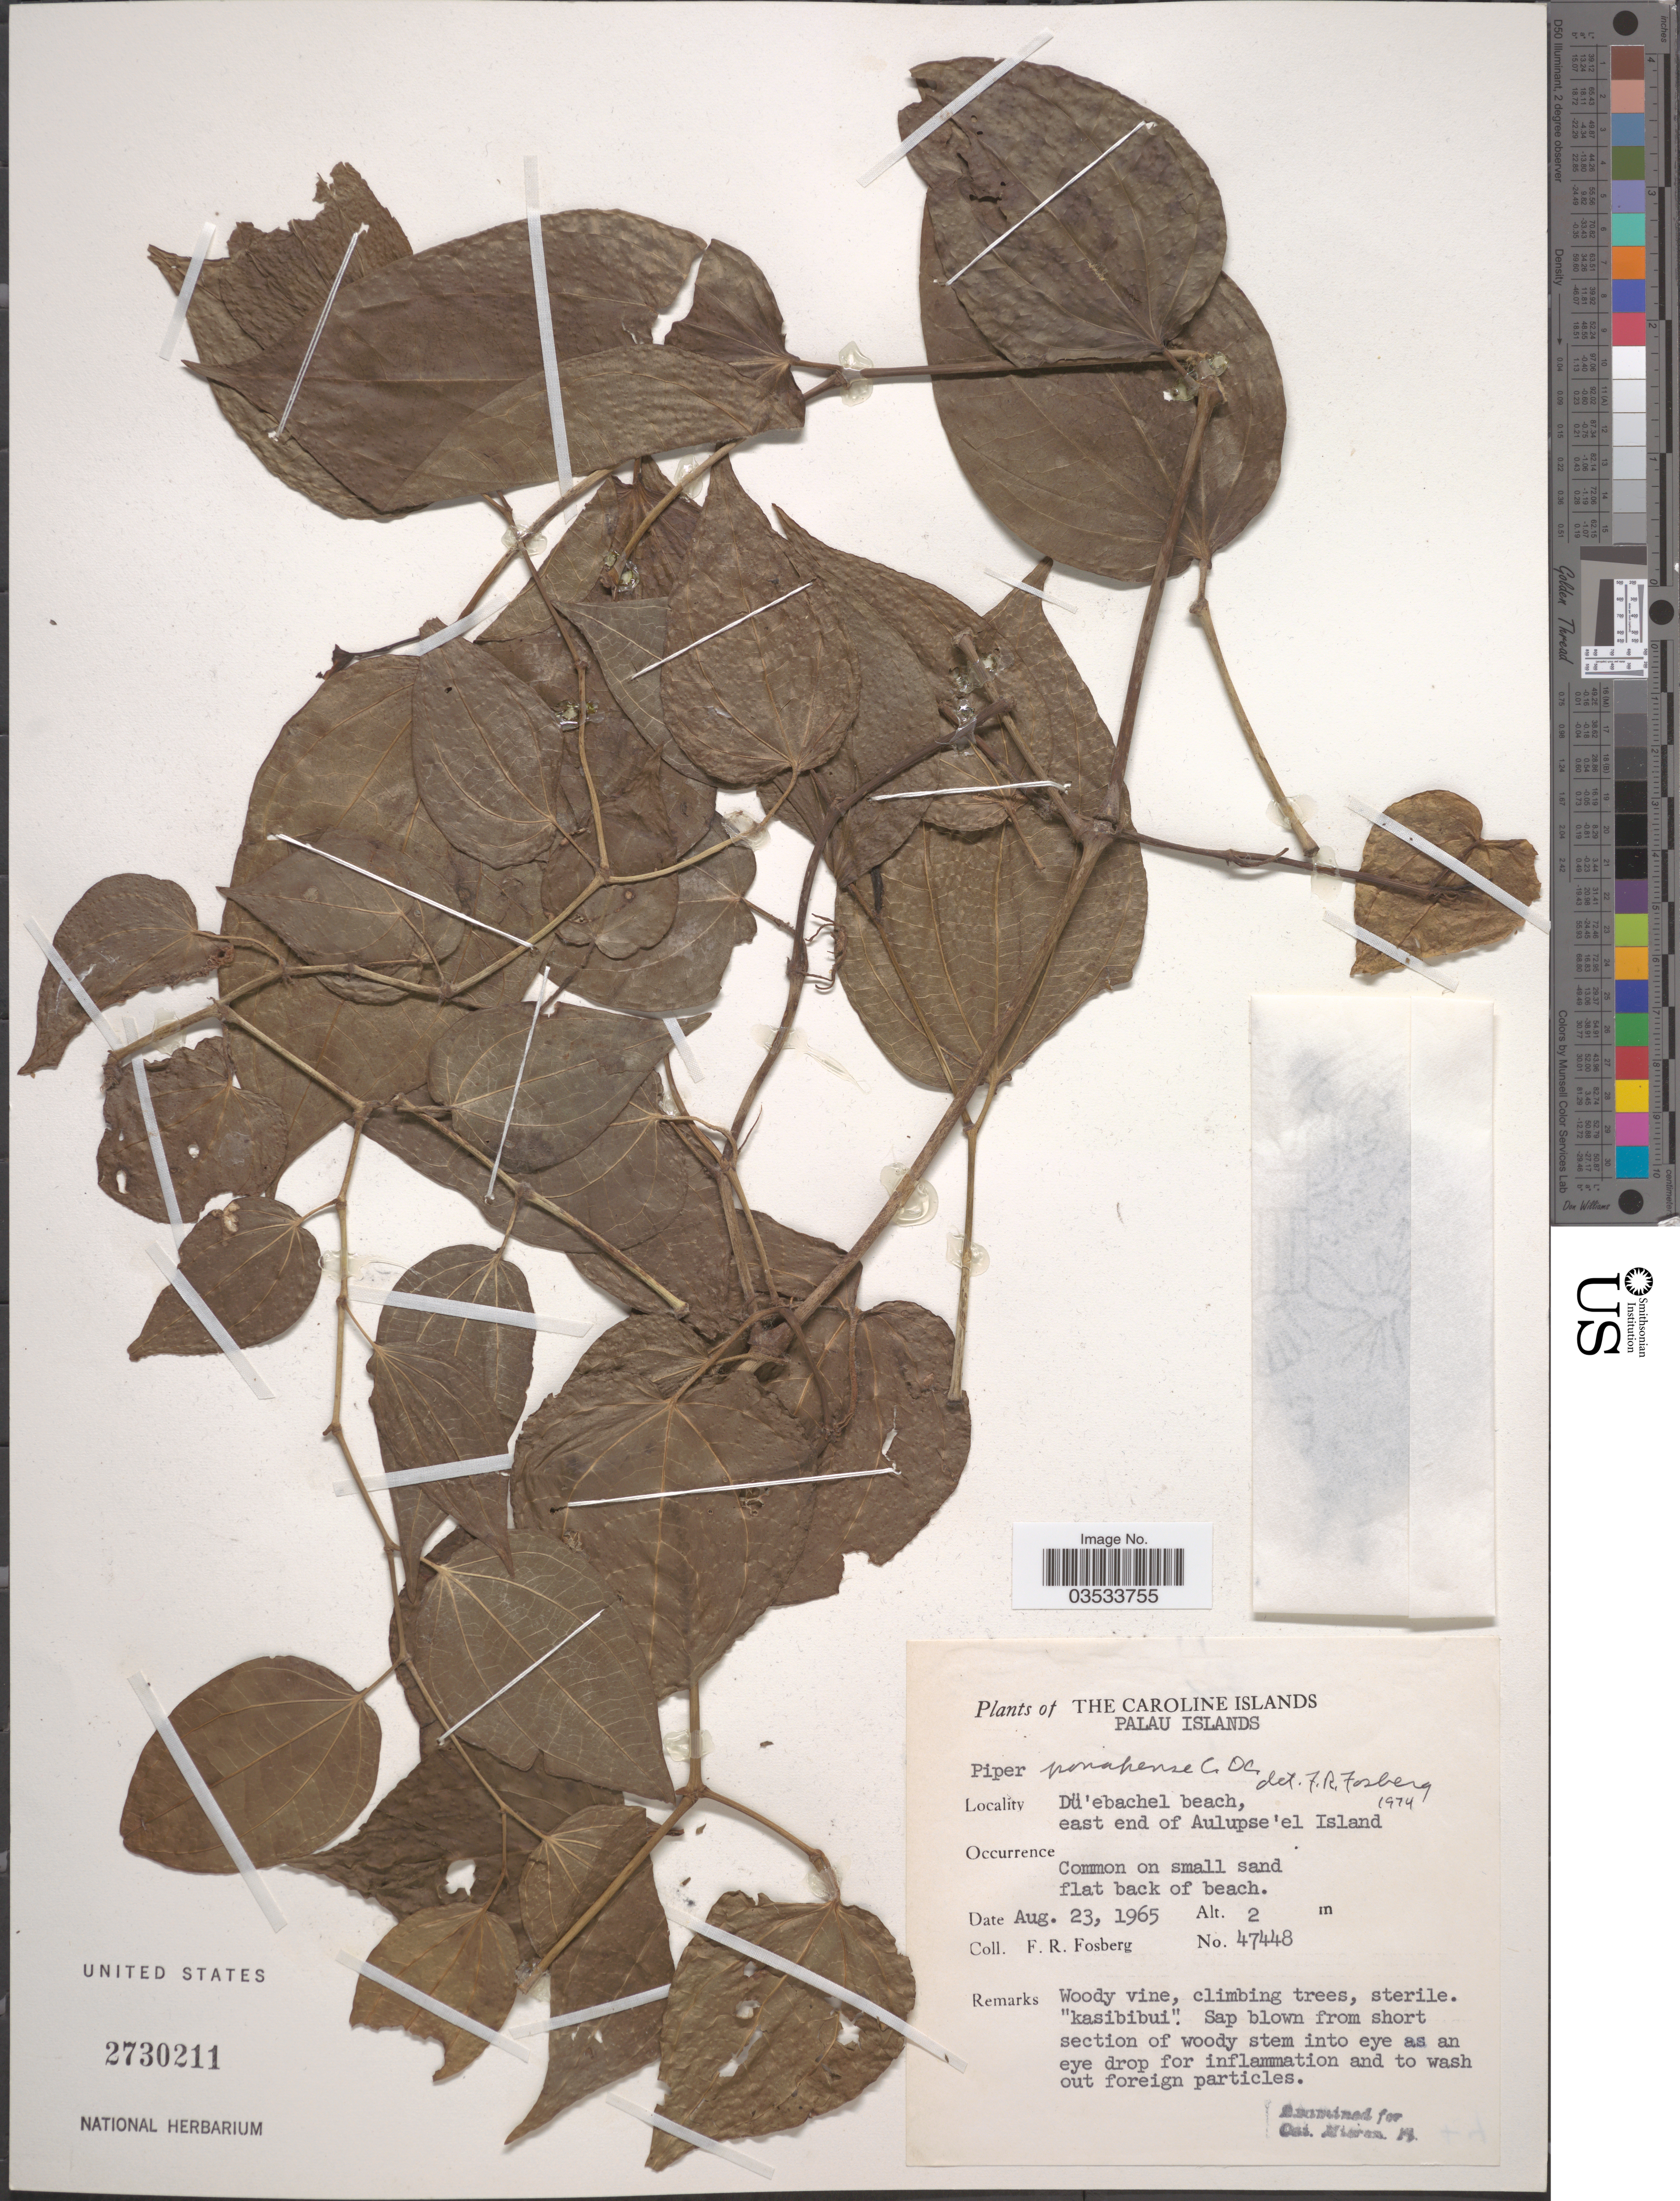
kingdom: Plantae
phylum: Tracheophyta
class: Magnoliopsida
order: Piperales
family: Piperaceae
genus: Piper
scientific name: Piper ponapense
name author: C. DC.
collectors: F. R. Fosberg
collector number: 47448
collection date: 1965-08-23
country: Palau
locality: Caroline Islands. Palau Islands. Dü'ebachel beach, east end of Aulupse'el Island.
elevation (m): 2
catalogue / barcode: US 2730211